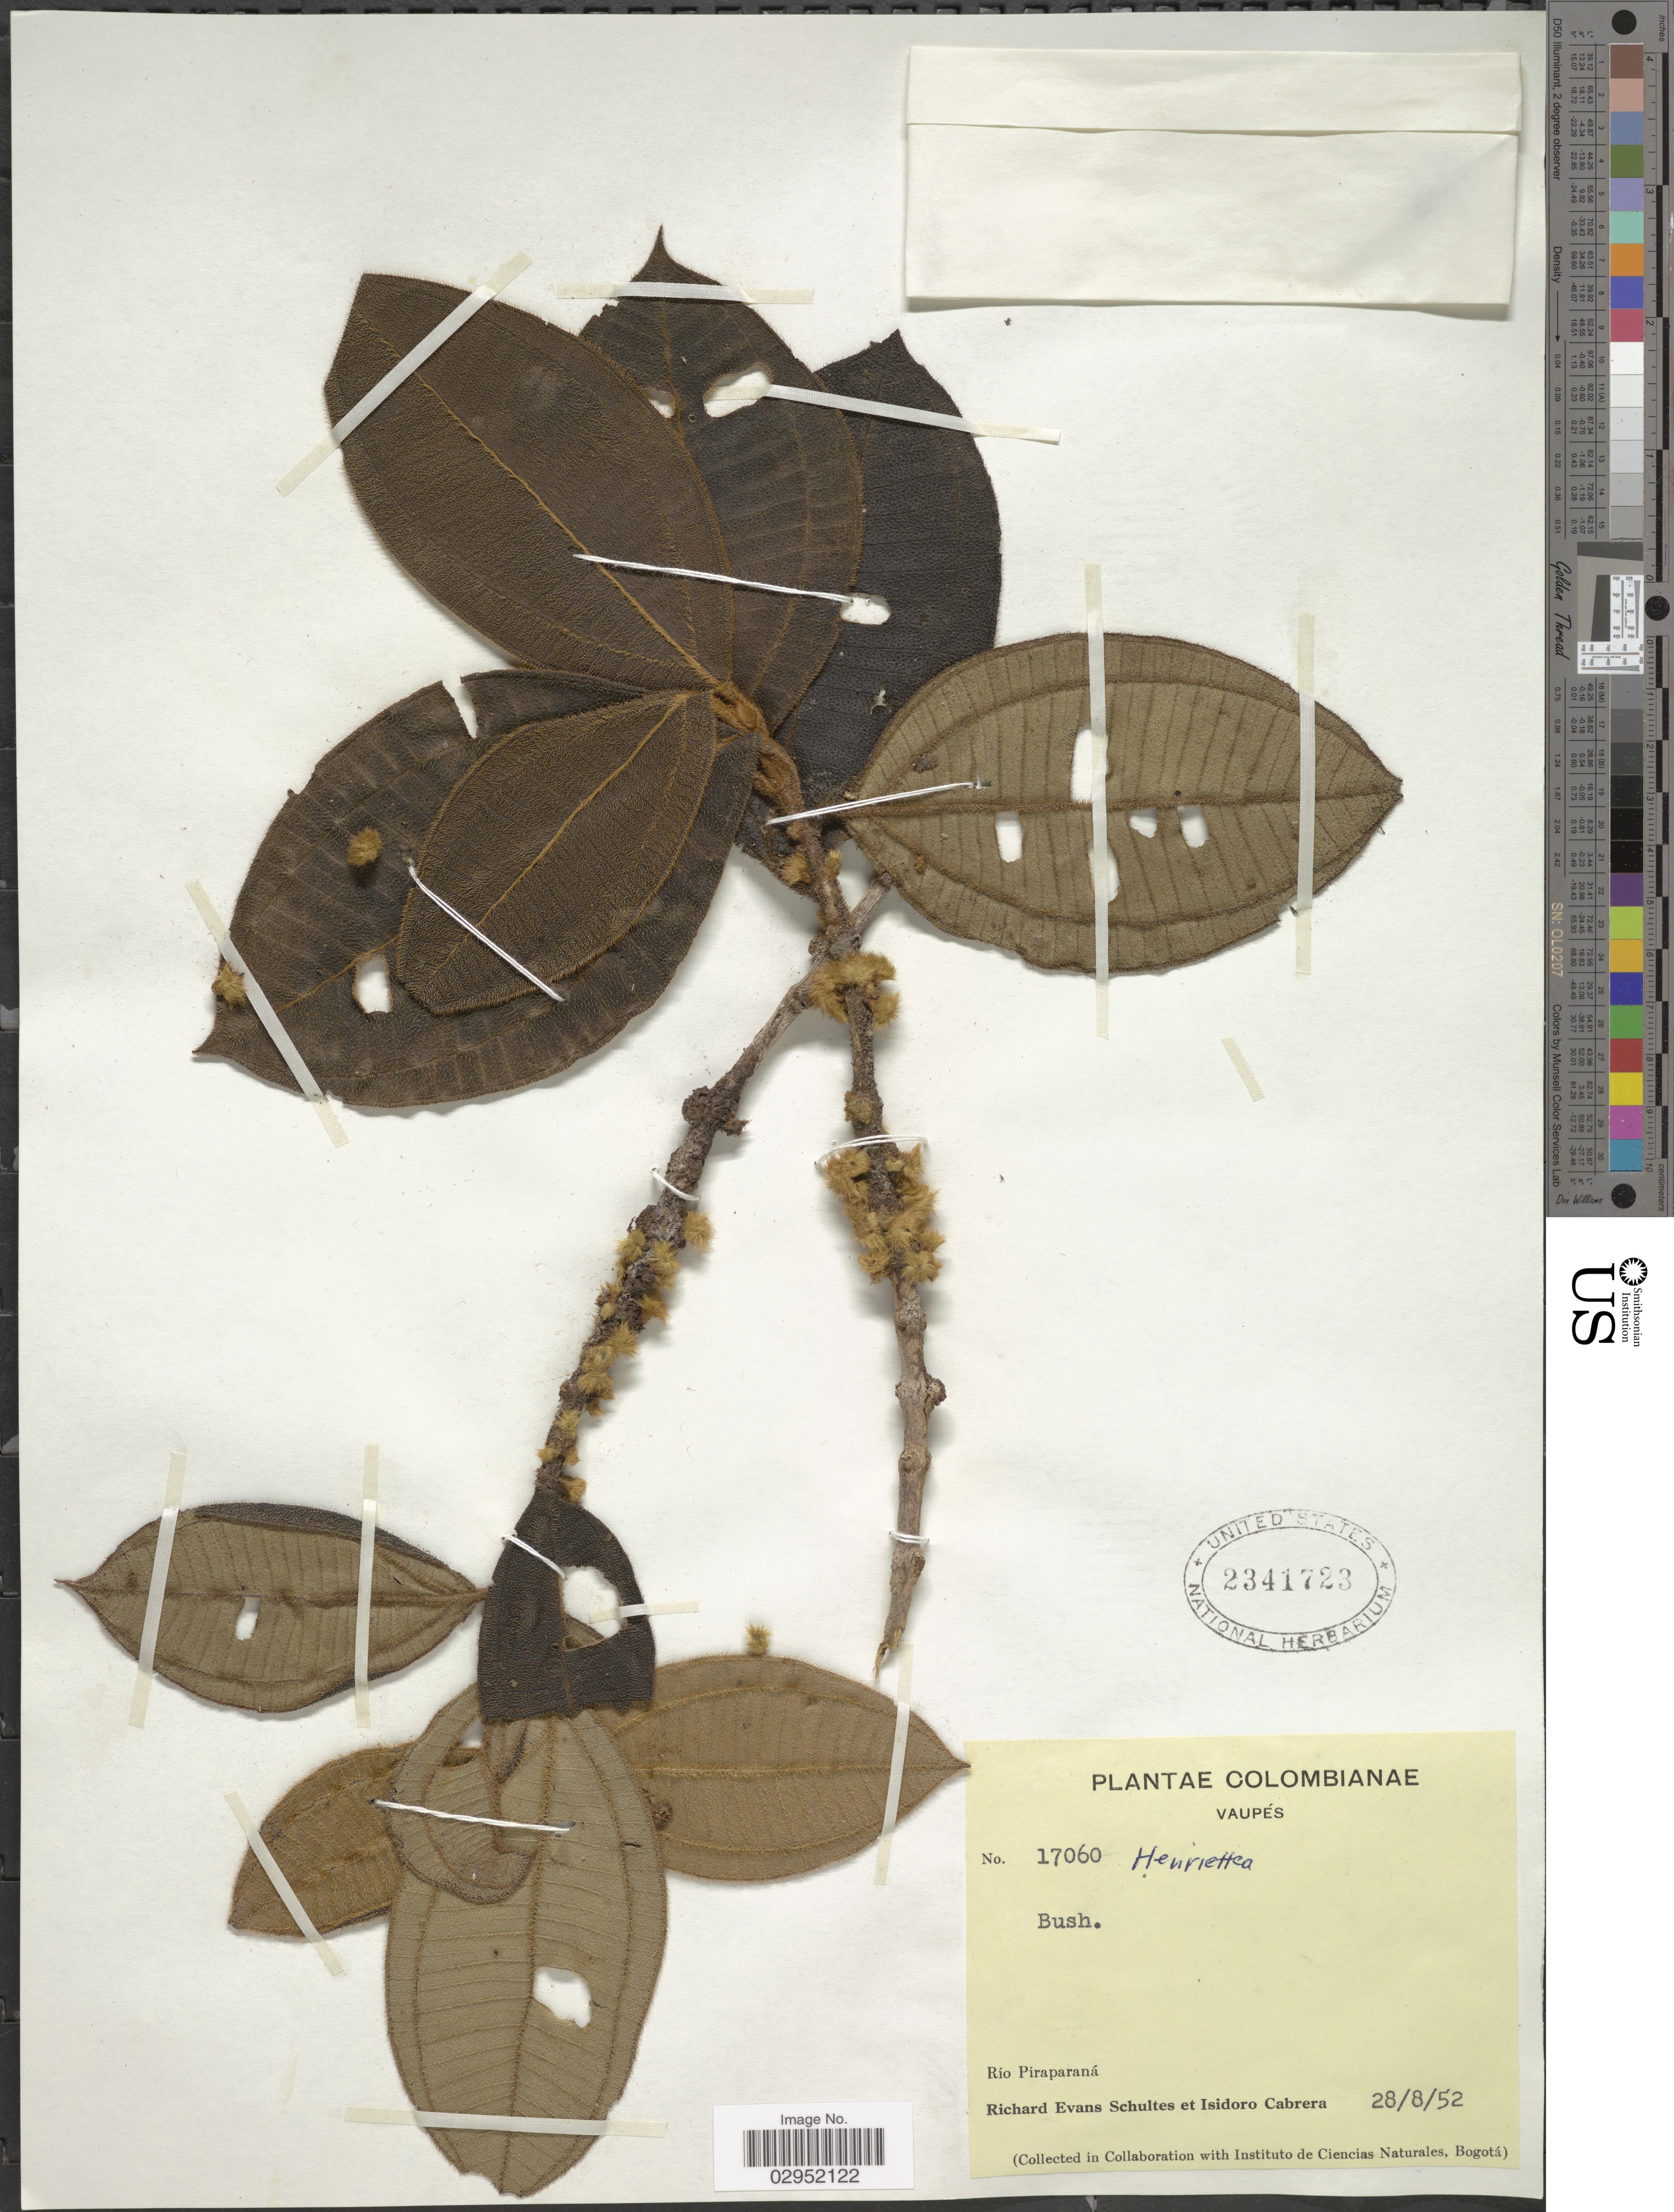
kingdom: Plantae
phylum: Tracheophyta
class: Magnoliopsida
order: Myrtales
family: Melastomataceae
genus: Henriettea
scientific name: Henriettea sp.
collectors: R. E. Schultes & I. Cabrera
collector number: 17060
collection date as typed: Transcribed d/m/y: 28/8/52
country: Colombia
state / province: Vaupés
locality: Río Piraparaná.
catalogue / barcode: US 2341723